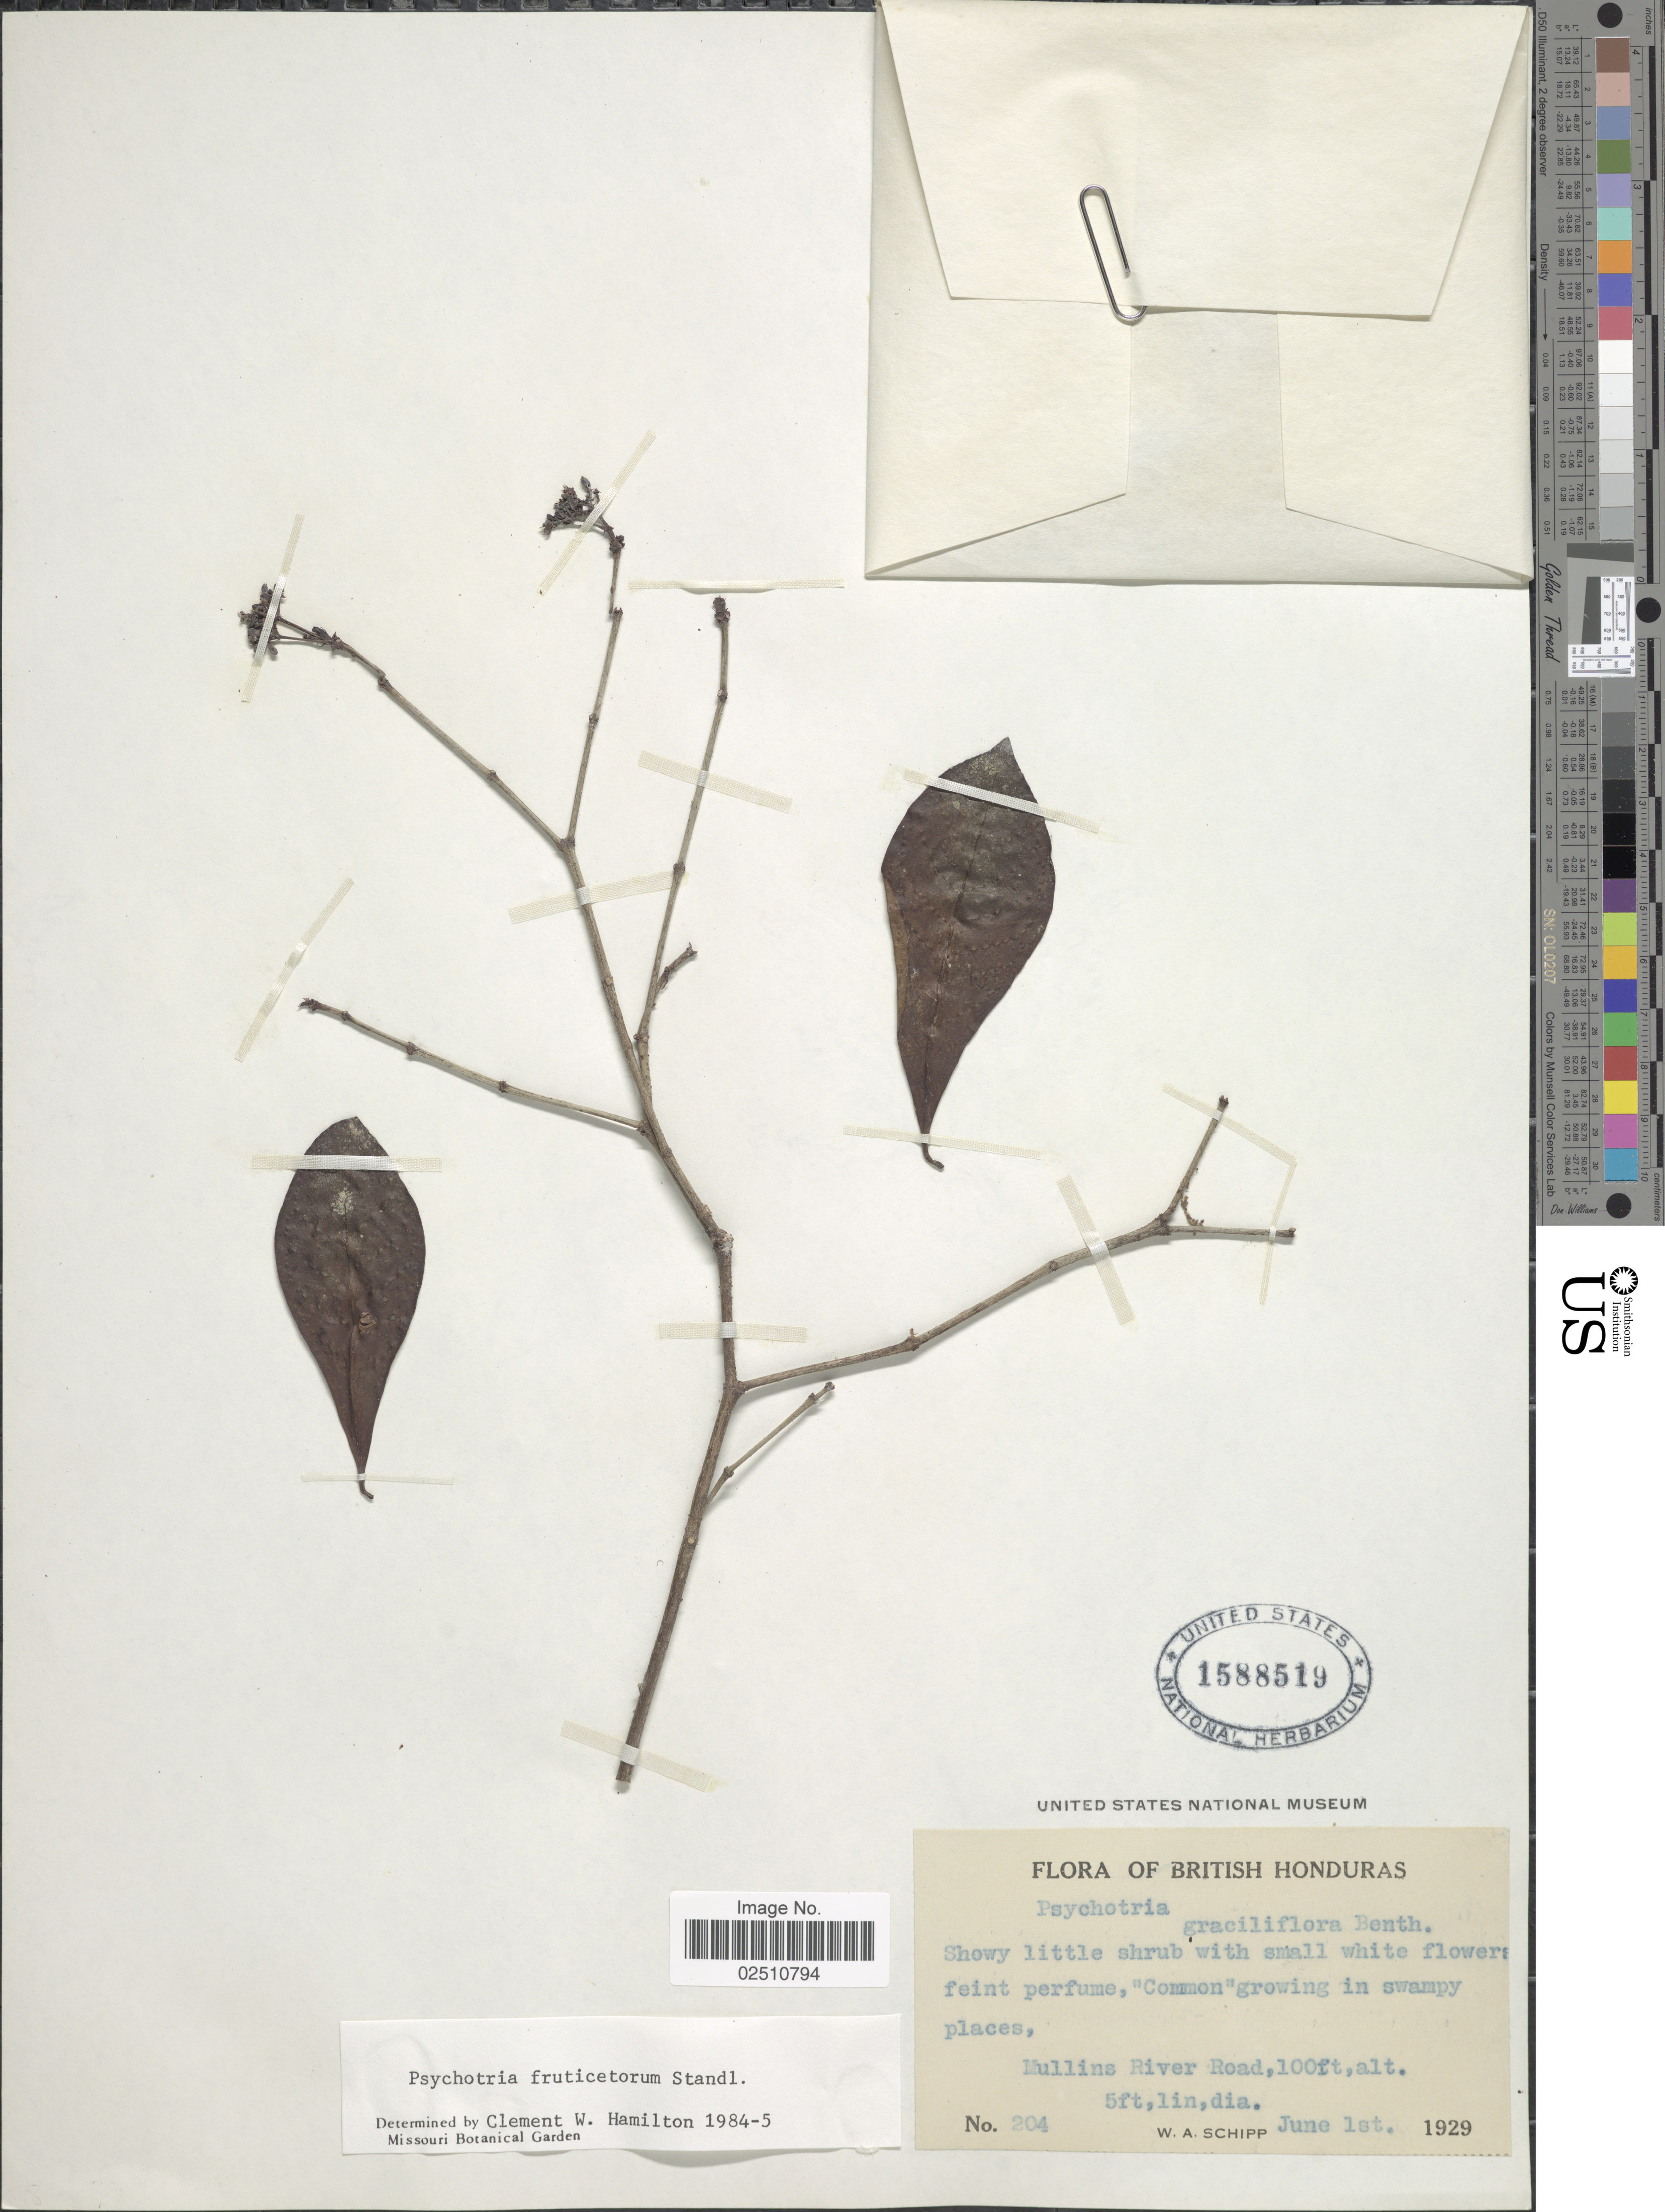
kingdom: Plantae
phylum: Tracheophyta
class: Magnoliopsida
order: Gentianales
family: Rubiaceae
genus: Psychotria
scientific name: Psychotria fruticetorum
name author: Standl.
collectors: W. Schipp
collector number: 204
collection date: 1929-06-01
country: Belize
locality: British Honduras, Mullins River Road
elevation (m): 30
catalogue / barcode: US 1588519